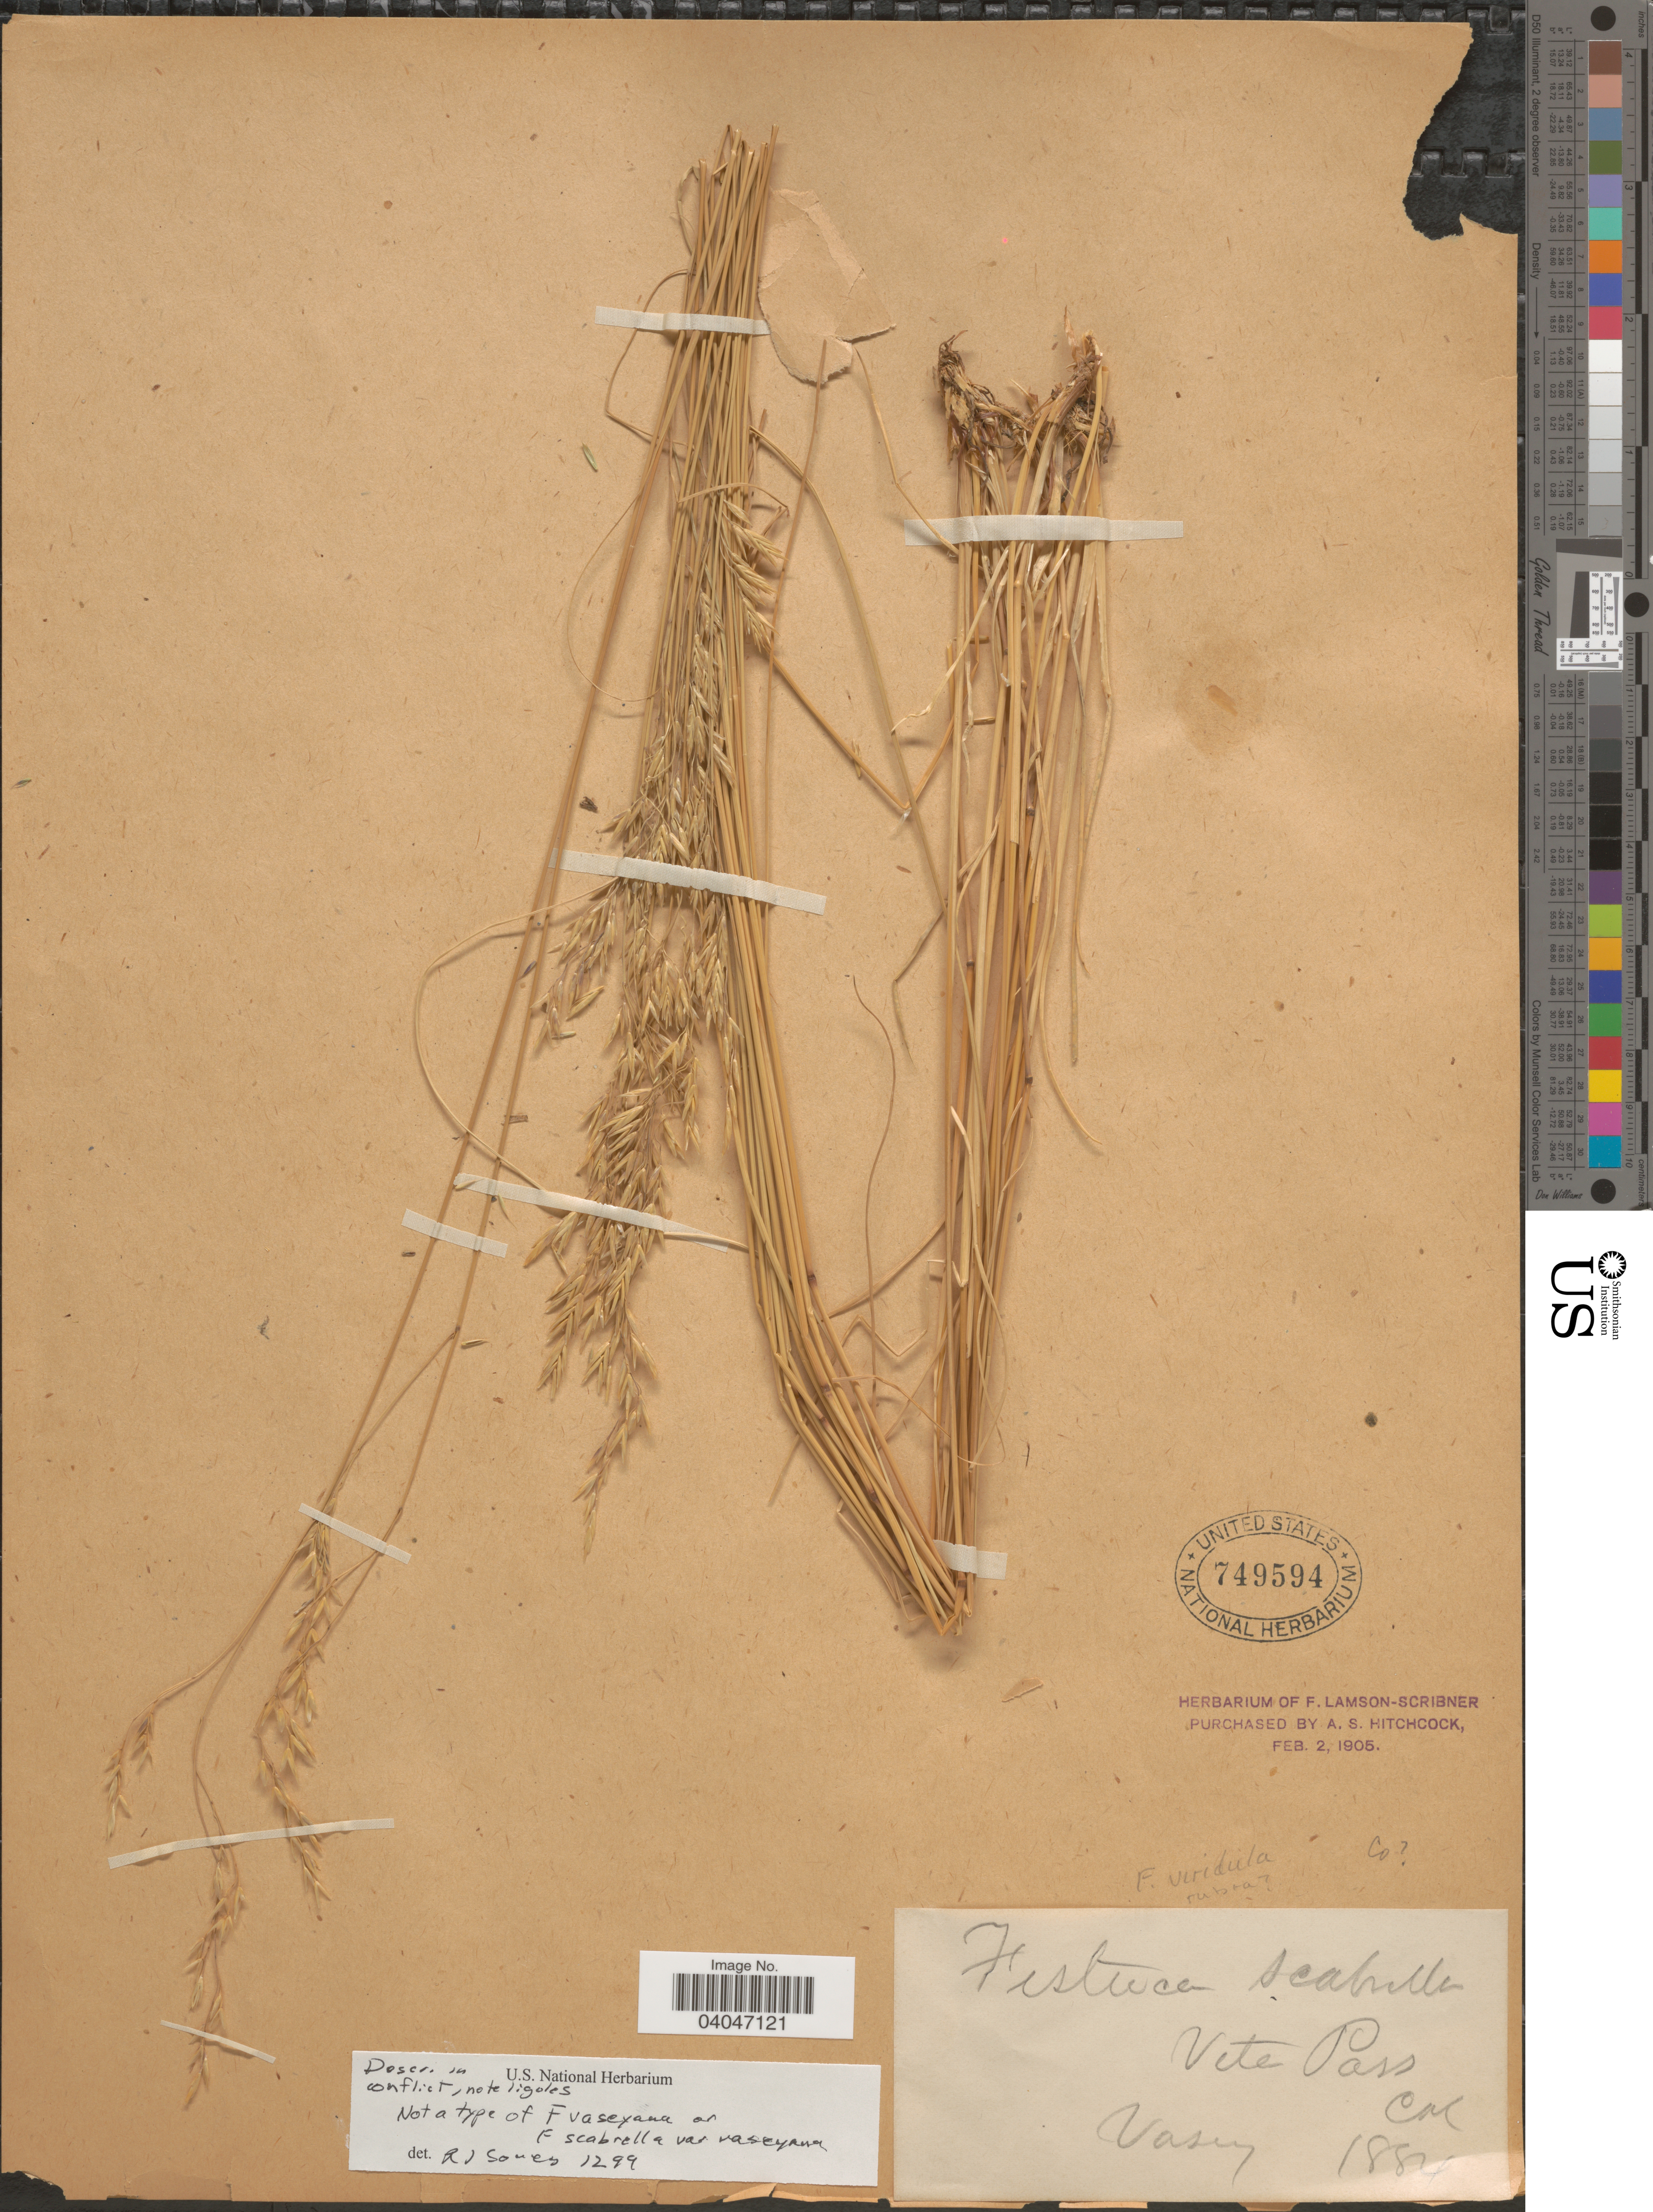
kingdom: Plantae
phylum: Tracheophyta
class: Liliopsida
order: Poales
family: Poaceae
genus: Festuca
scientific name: Festuca sp.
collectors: Vasey, --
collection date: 1884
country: United States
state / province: Colorado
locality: Veta Pass. Col.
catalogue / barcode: US 749594